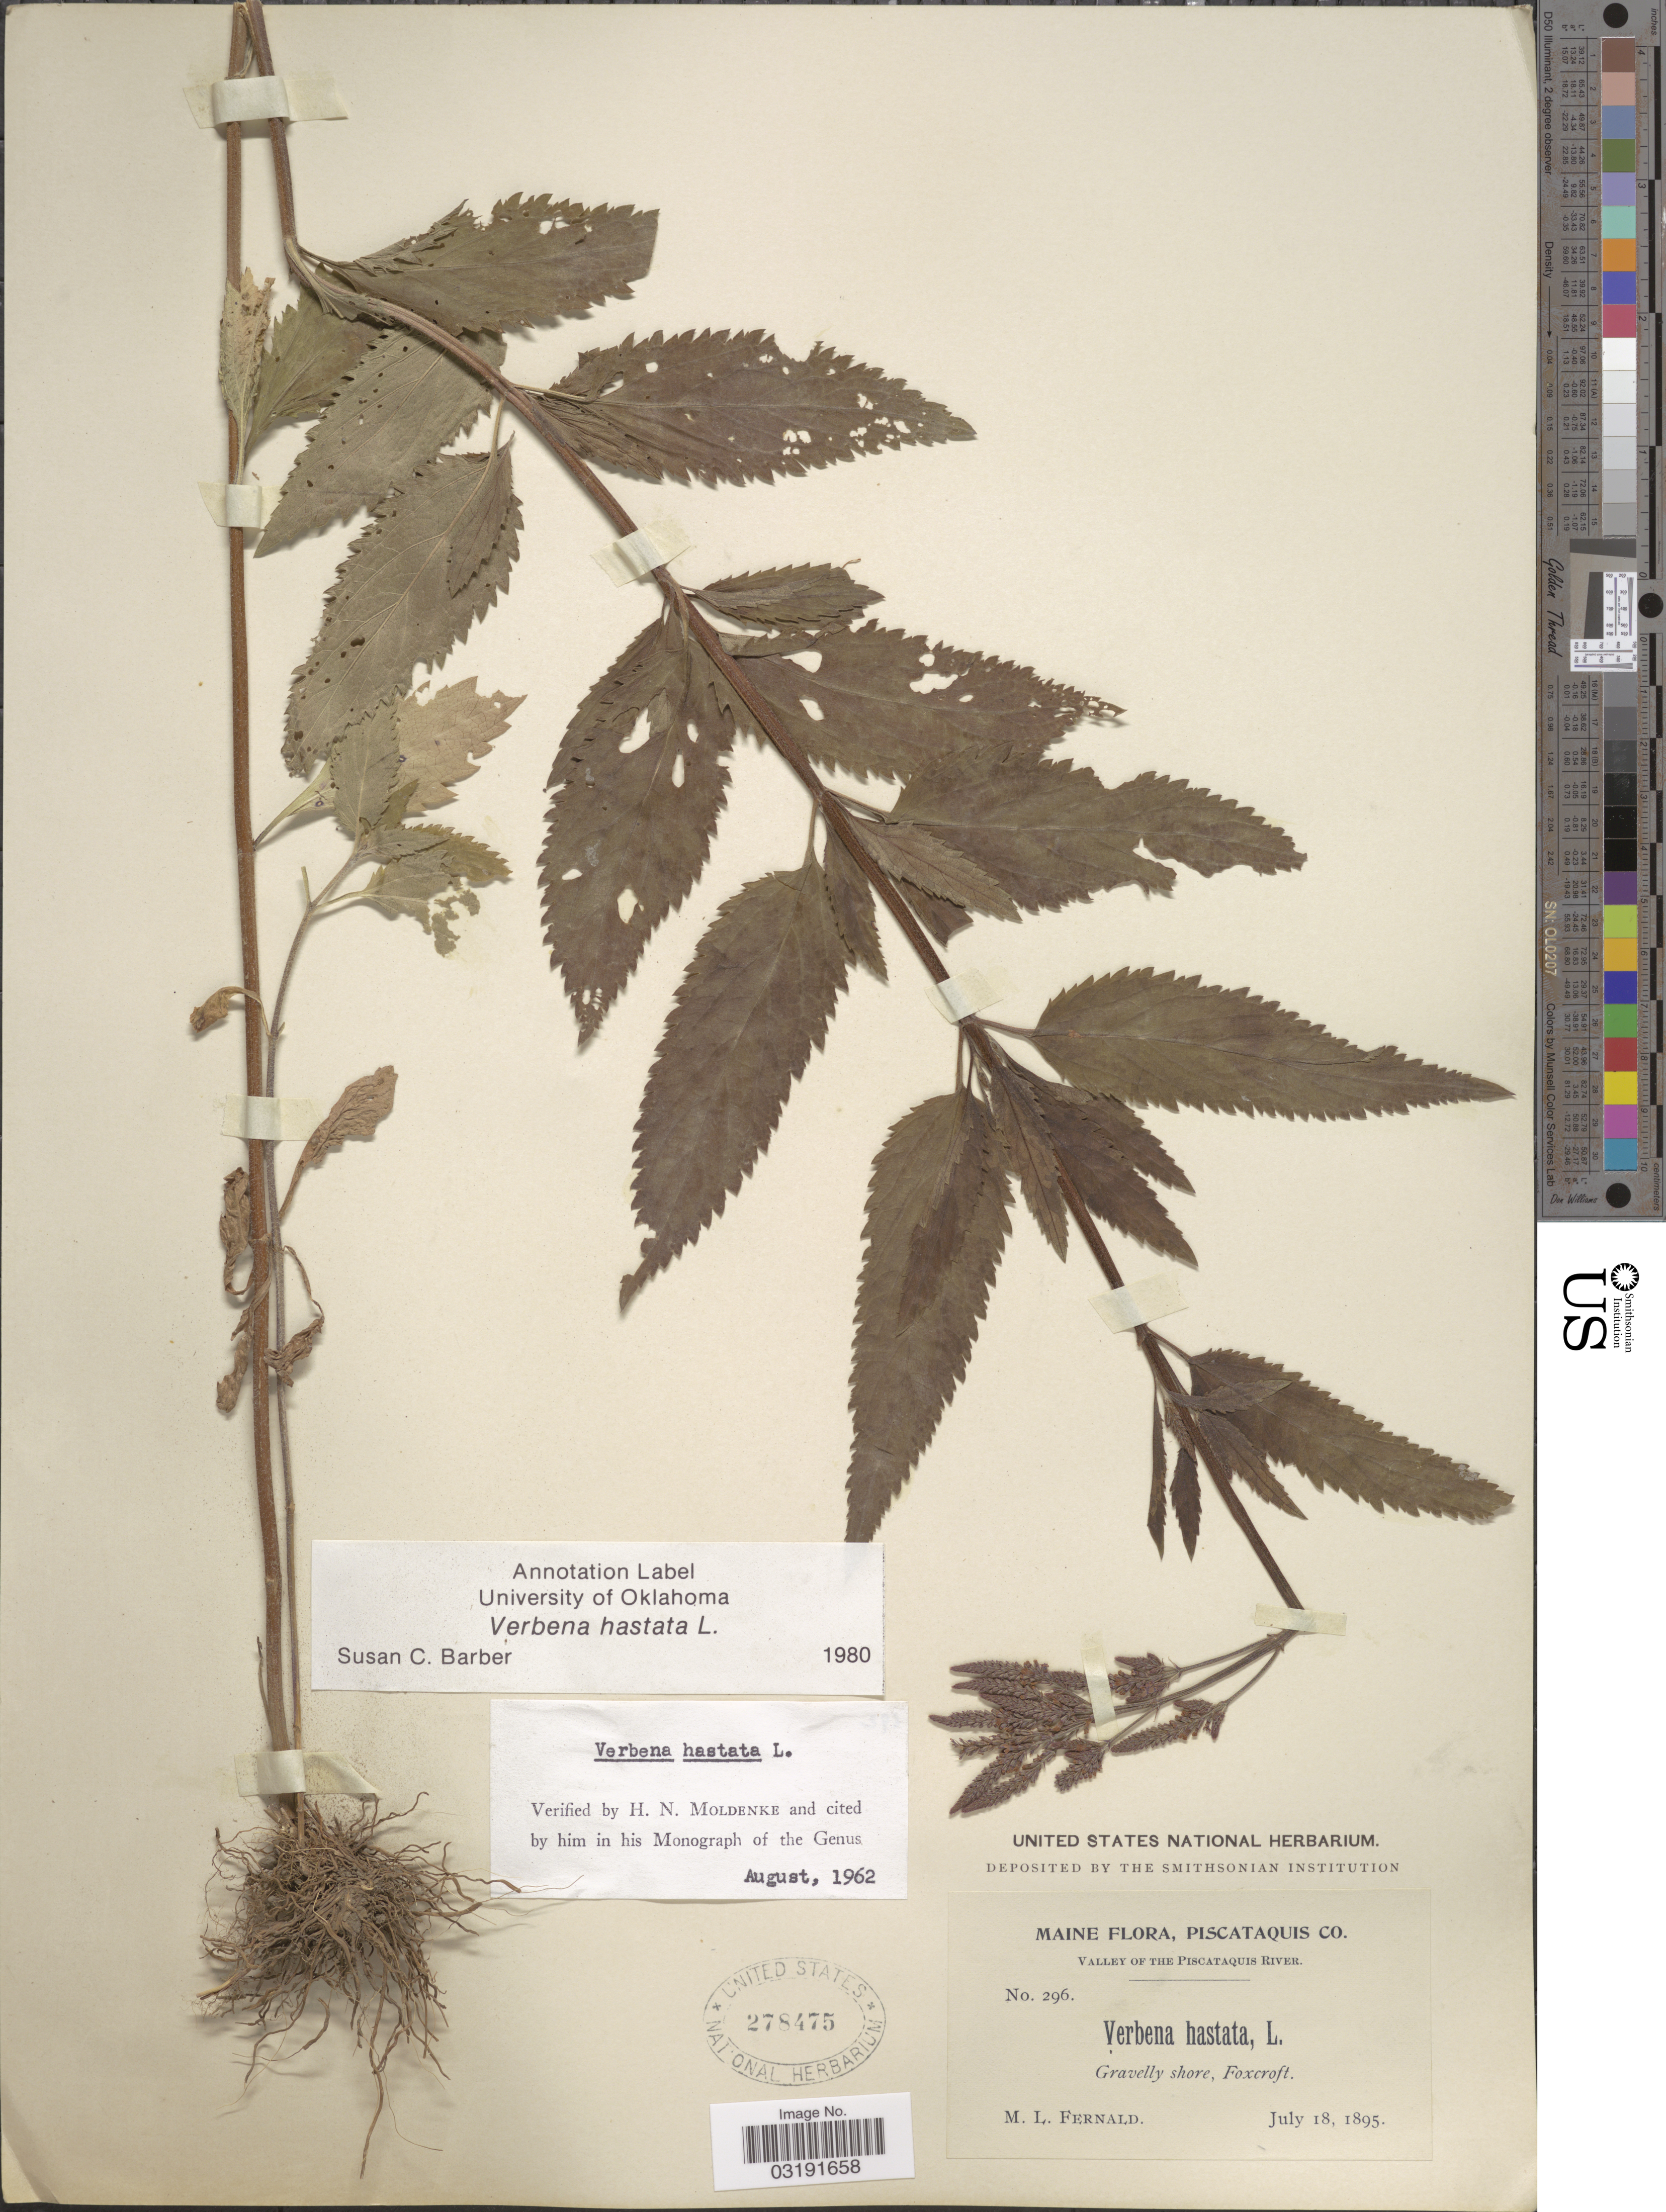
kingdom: Plantae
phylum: Tracheophyta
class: Magnoliopsida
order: Lamiales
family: Verbenaceae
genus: Verbena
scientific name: Verbena hastata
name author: L.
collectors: M. L. Fernald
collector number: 296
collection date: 1895-07-18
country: United States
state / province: Maine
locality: Piscataquis Co., Gravelly shore, Foxcroft. Valley of the Piscataquis River.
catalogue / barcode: US 278475